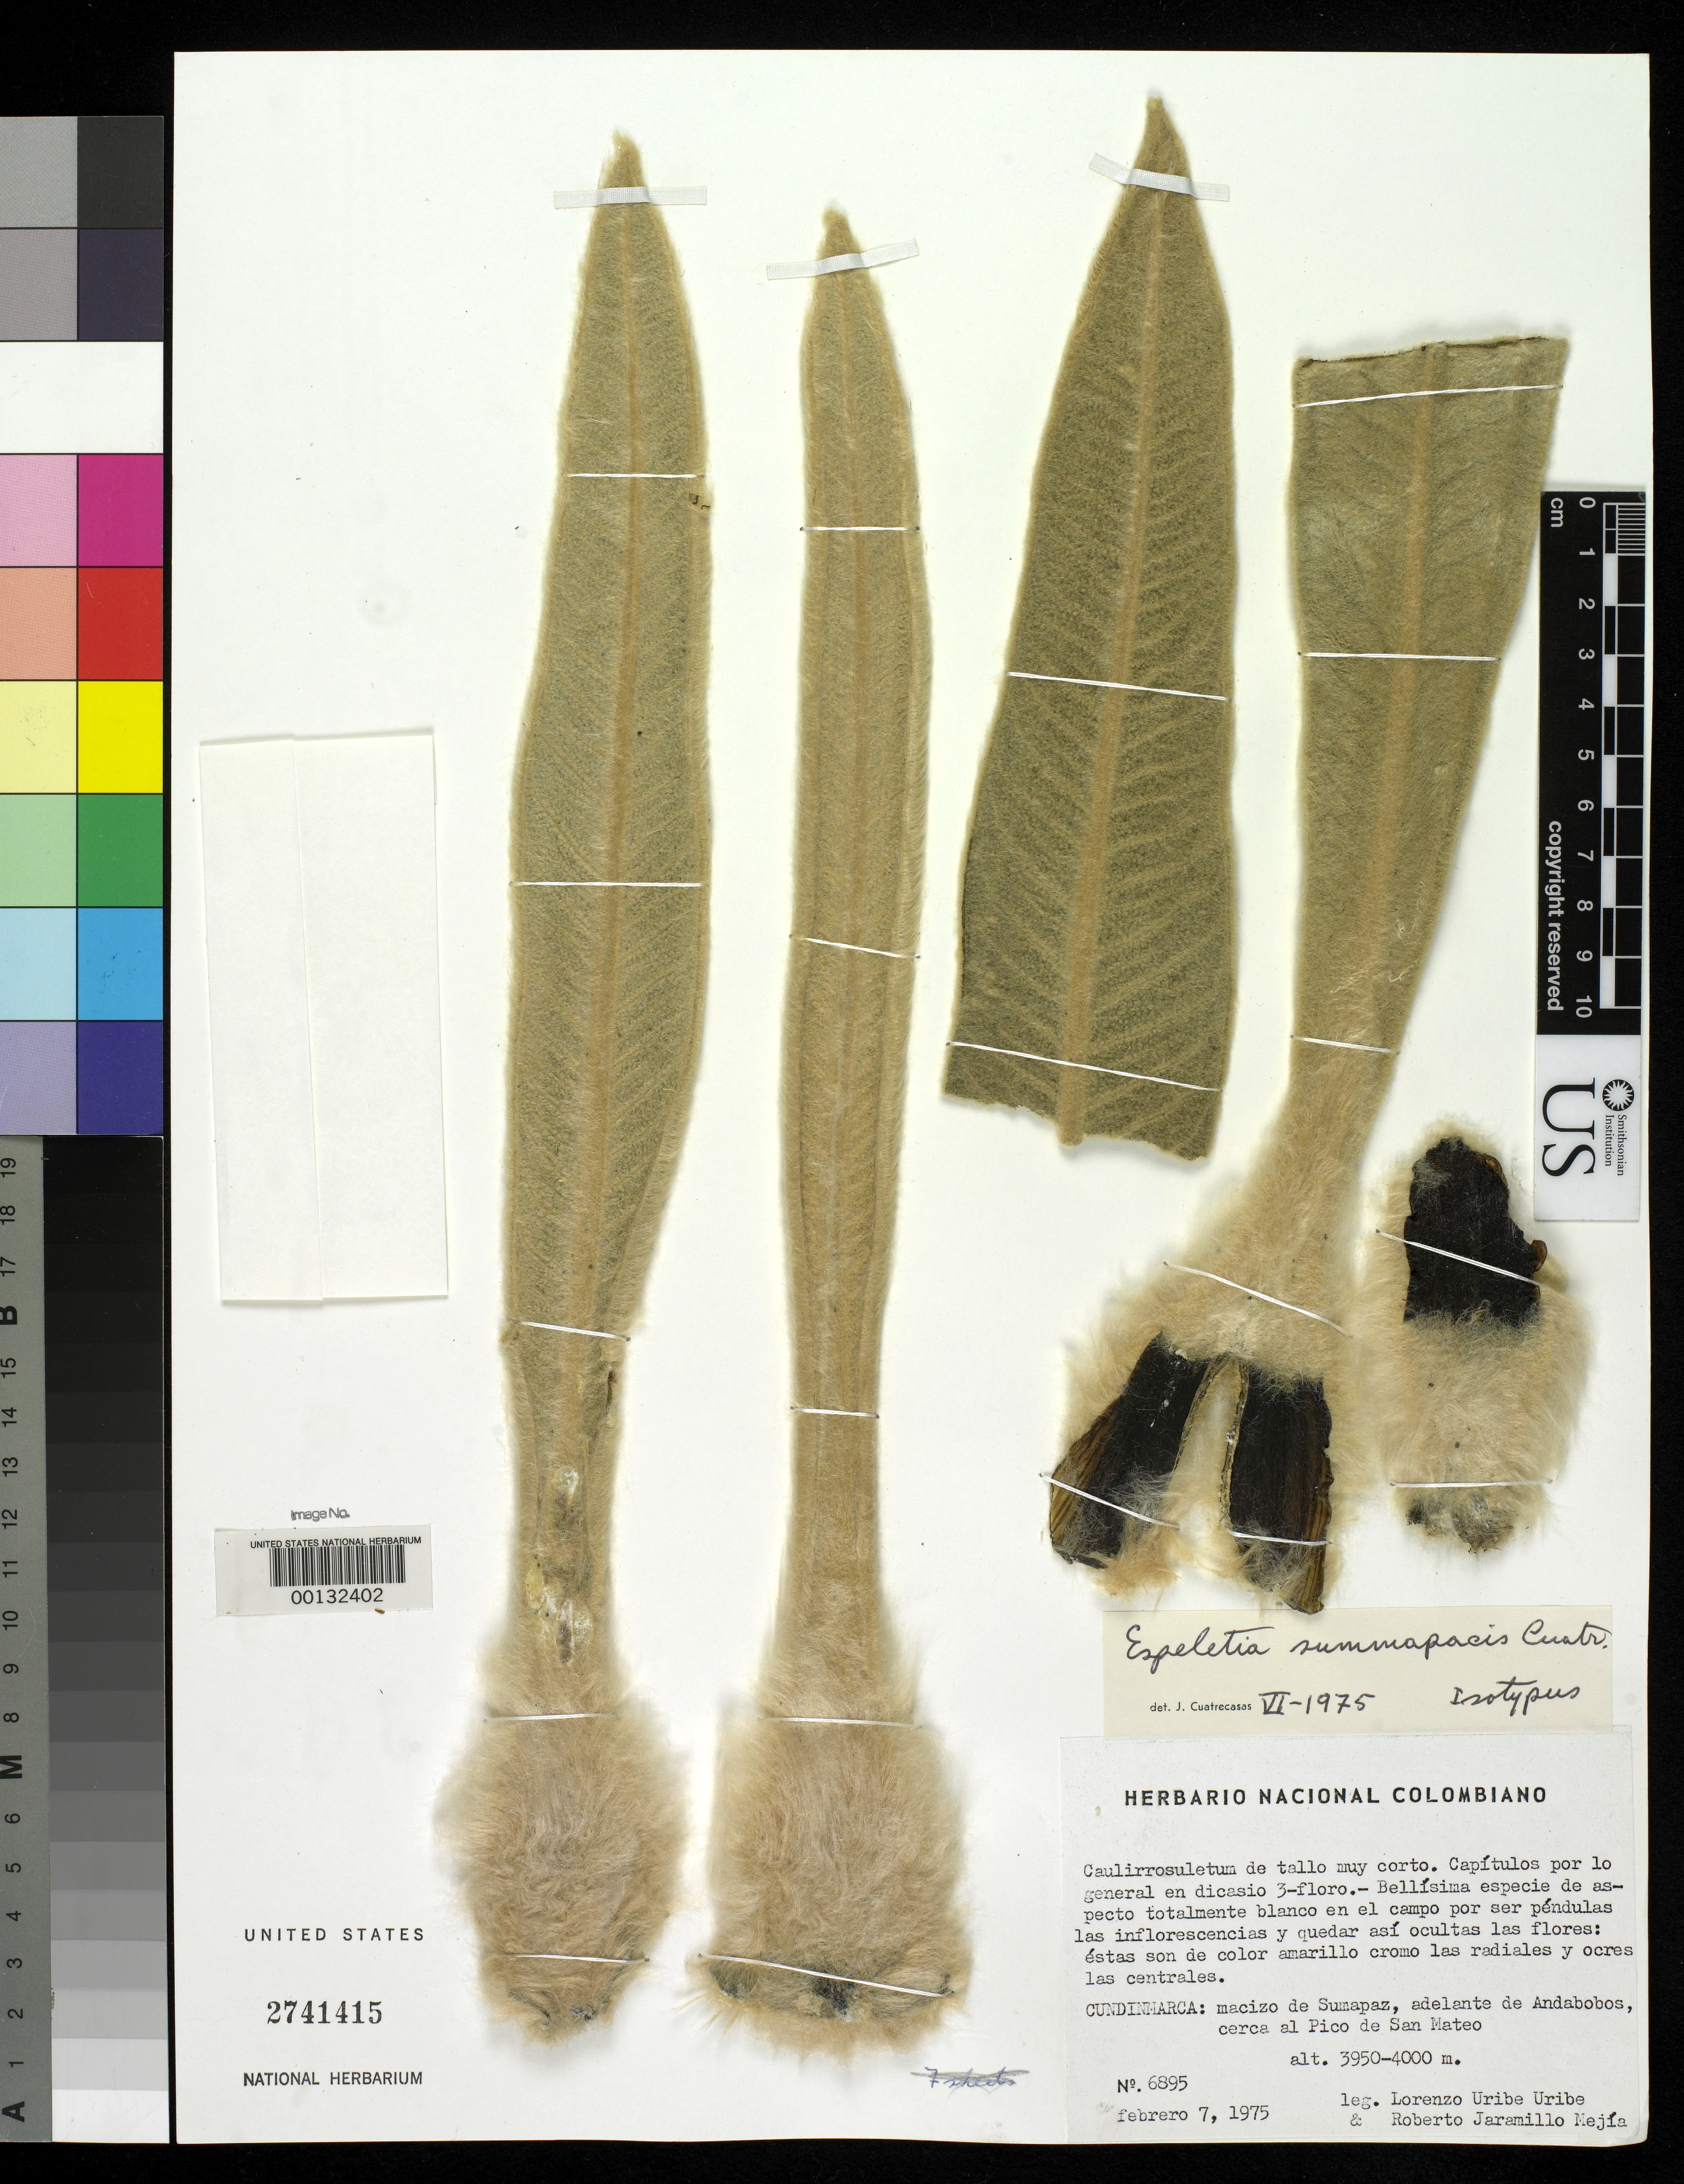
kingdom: Plantae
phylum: Tracheophyta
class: Magnoliopsida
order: Asterales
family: Asteraceae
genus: Espeletia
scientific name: Espeletia summapacis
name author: Cuatrec.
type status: Isotype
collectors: L. Uribe & R. Jaramillo M.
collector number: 6895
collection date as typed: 07 Feb 1975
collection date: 1975-02-07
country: Colombia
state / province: Cundinamarca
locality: Macizo de Sumapaz, Adelante de Andabobos, Cerca al Pico de San Mateo.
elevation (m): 3950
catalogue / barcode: US 2741415